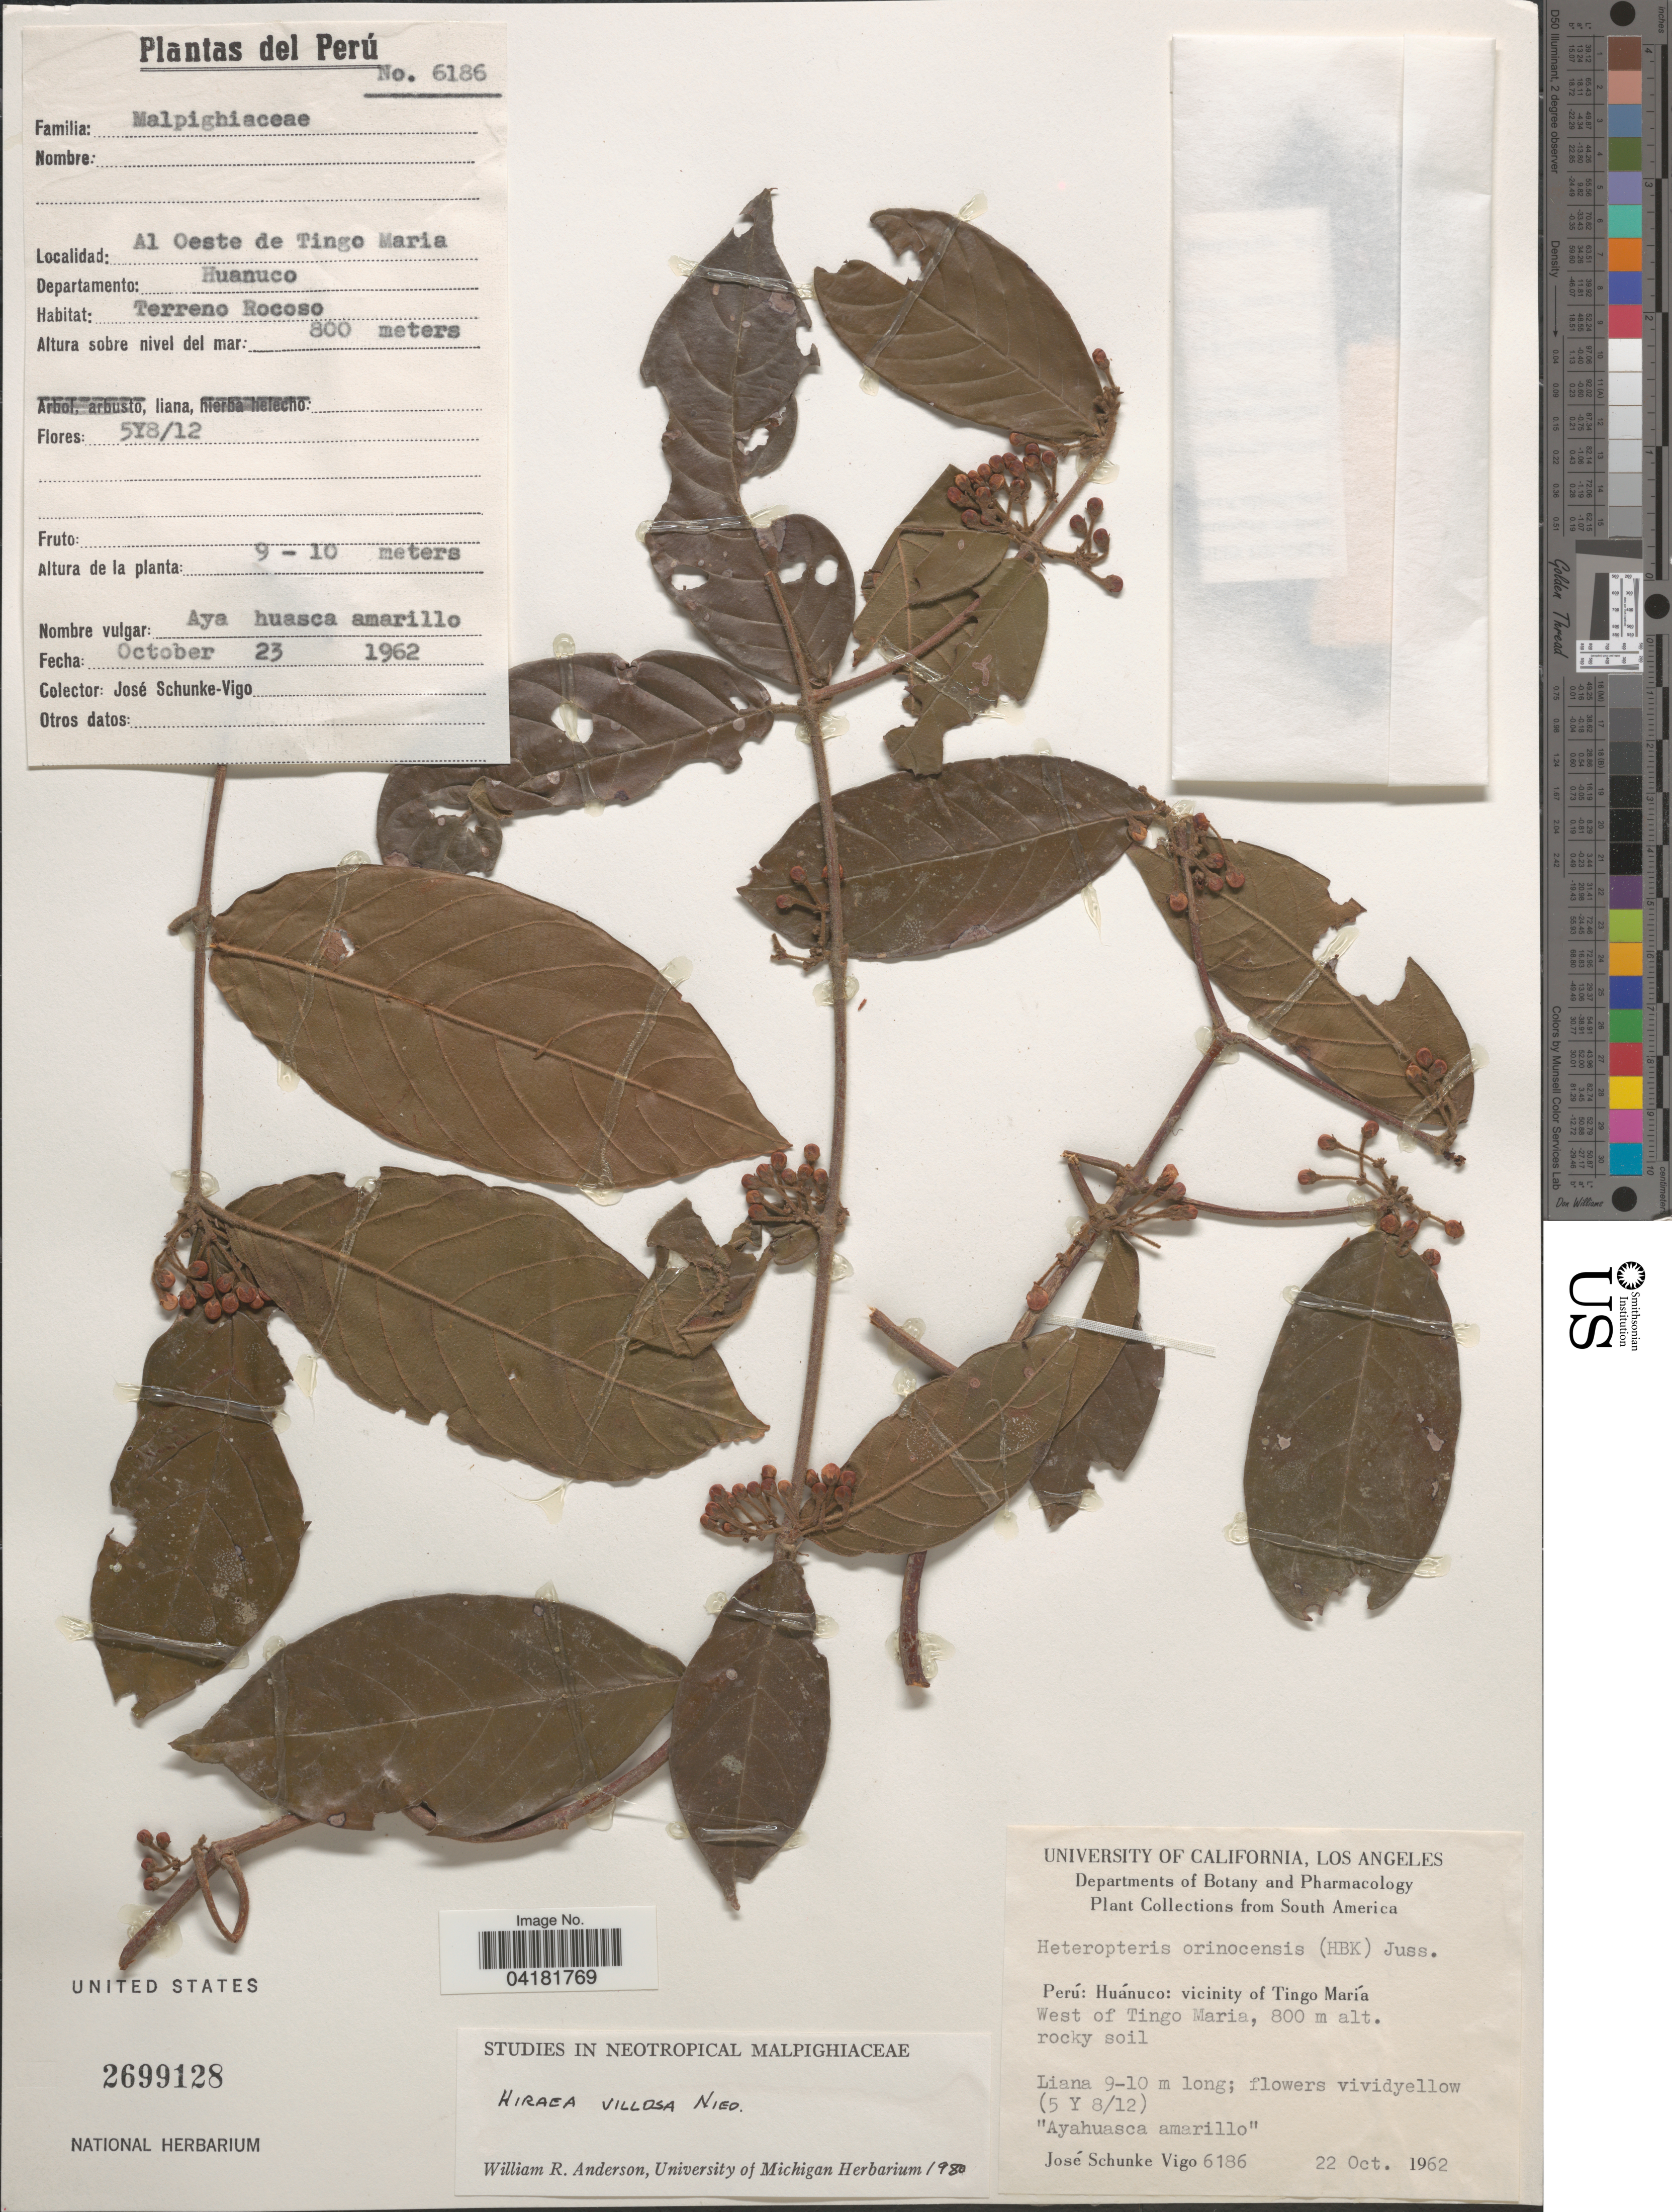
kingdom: Plantae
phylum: Tracheophyta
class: Magnoliopsida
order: Malpighiales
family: Malpighiaceae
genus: Hiraea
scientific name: Hiraea villosa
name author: Poepp. ex Nied.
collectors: J. Schunke Vigo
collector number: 6186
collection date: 1962-10-22/1962-10-23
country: Peru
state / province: Huánuco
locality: Vicinity of Tingo María. West of Tingo Maria.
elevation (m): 800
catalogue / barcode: US 2699128